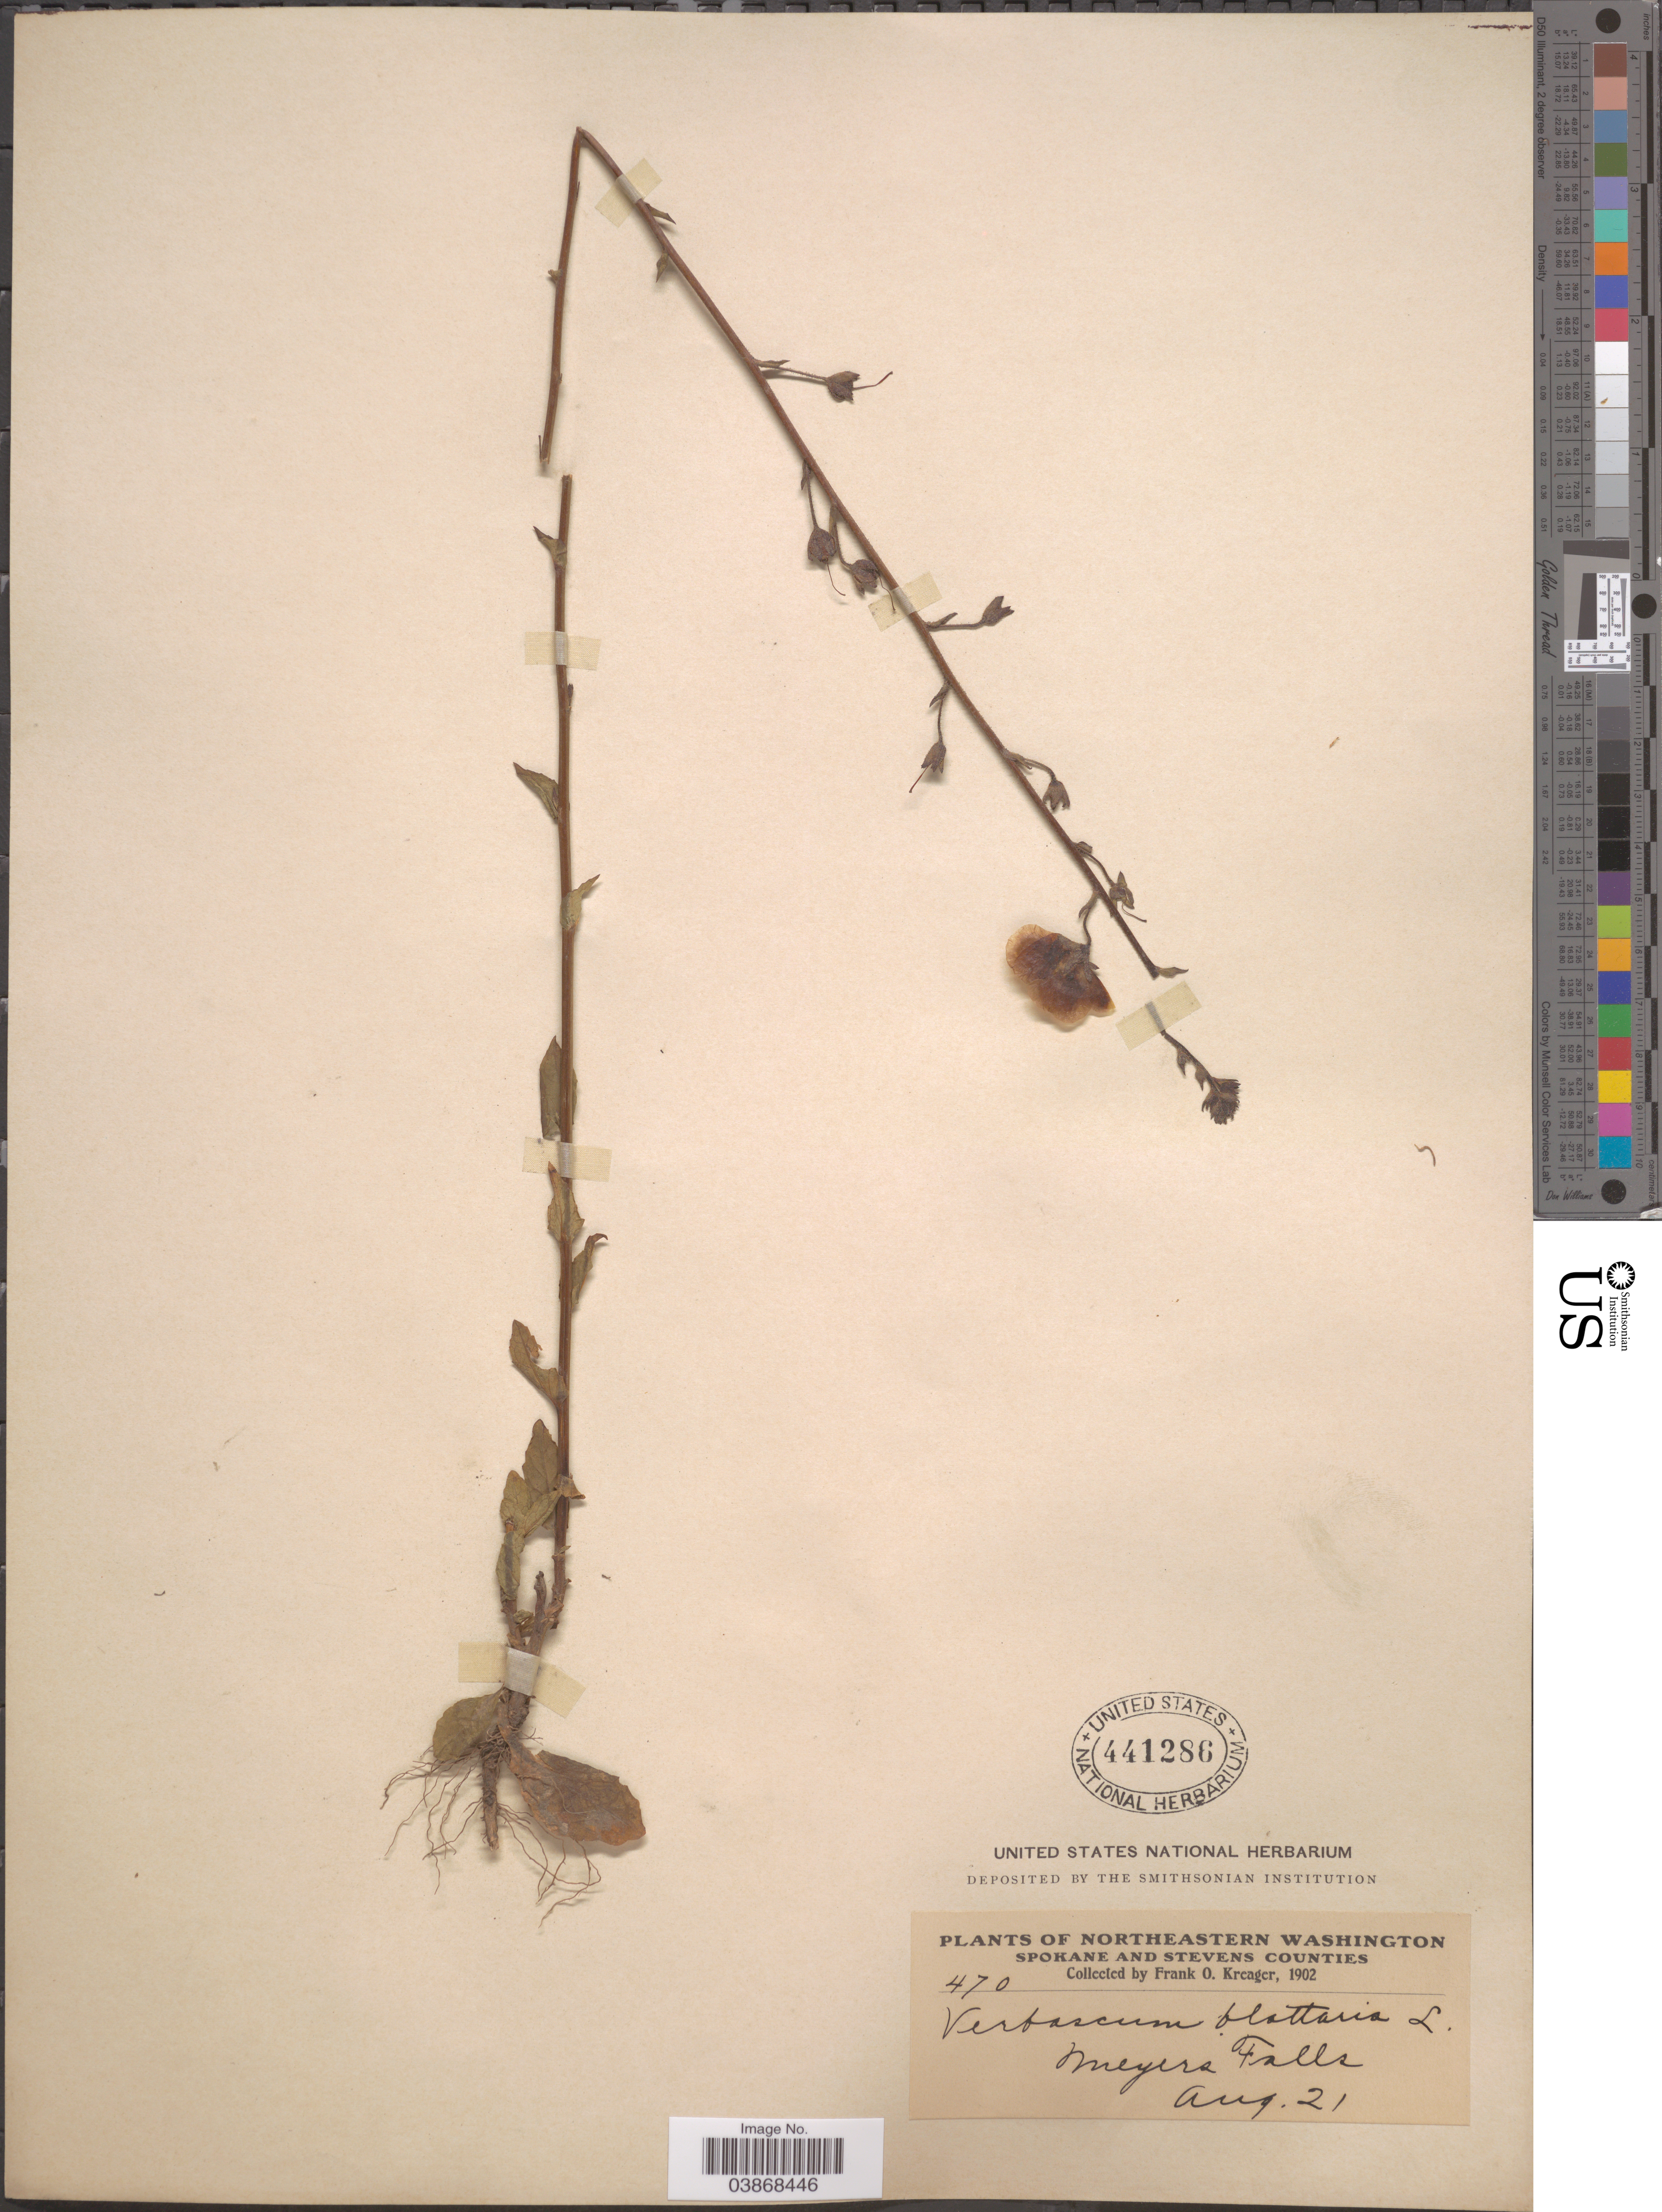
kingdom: Plantae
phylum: Tracheophyta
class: Magnoliopsida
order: Lamiales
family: Scrophulariaceae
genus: Verbascum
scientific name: Verbascum blattaria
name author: L.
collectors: F. Kreager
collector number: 470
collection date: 1902-08-21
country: United States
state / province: Washington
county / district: Spokane / Stevens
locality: Northeastern Washington. Spokane and Stevens Counties. Meyers Falls.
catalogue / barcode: US 441286